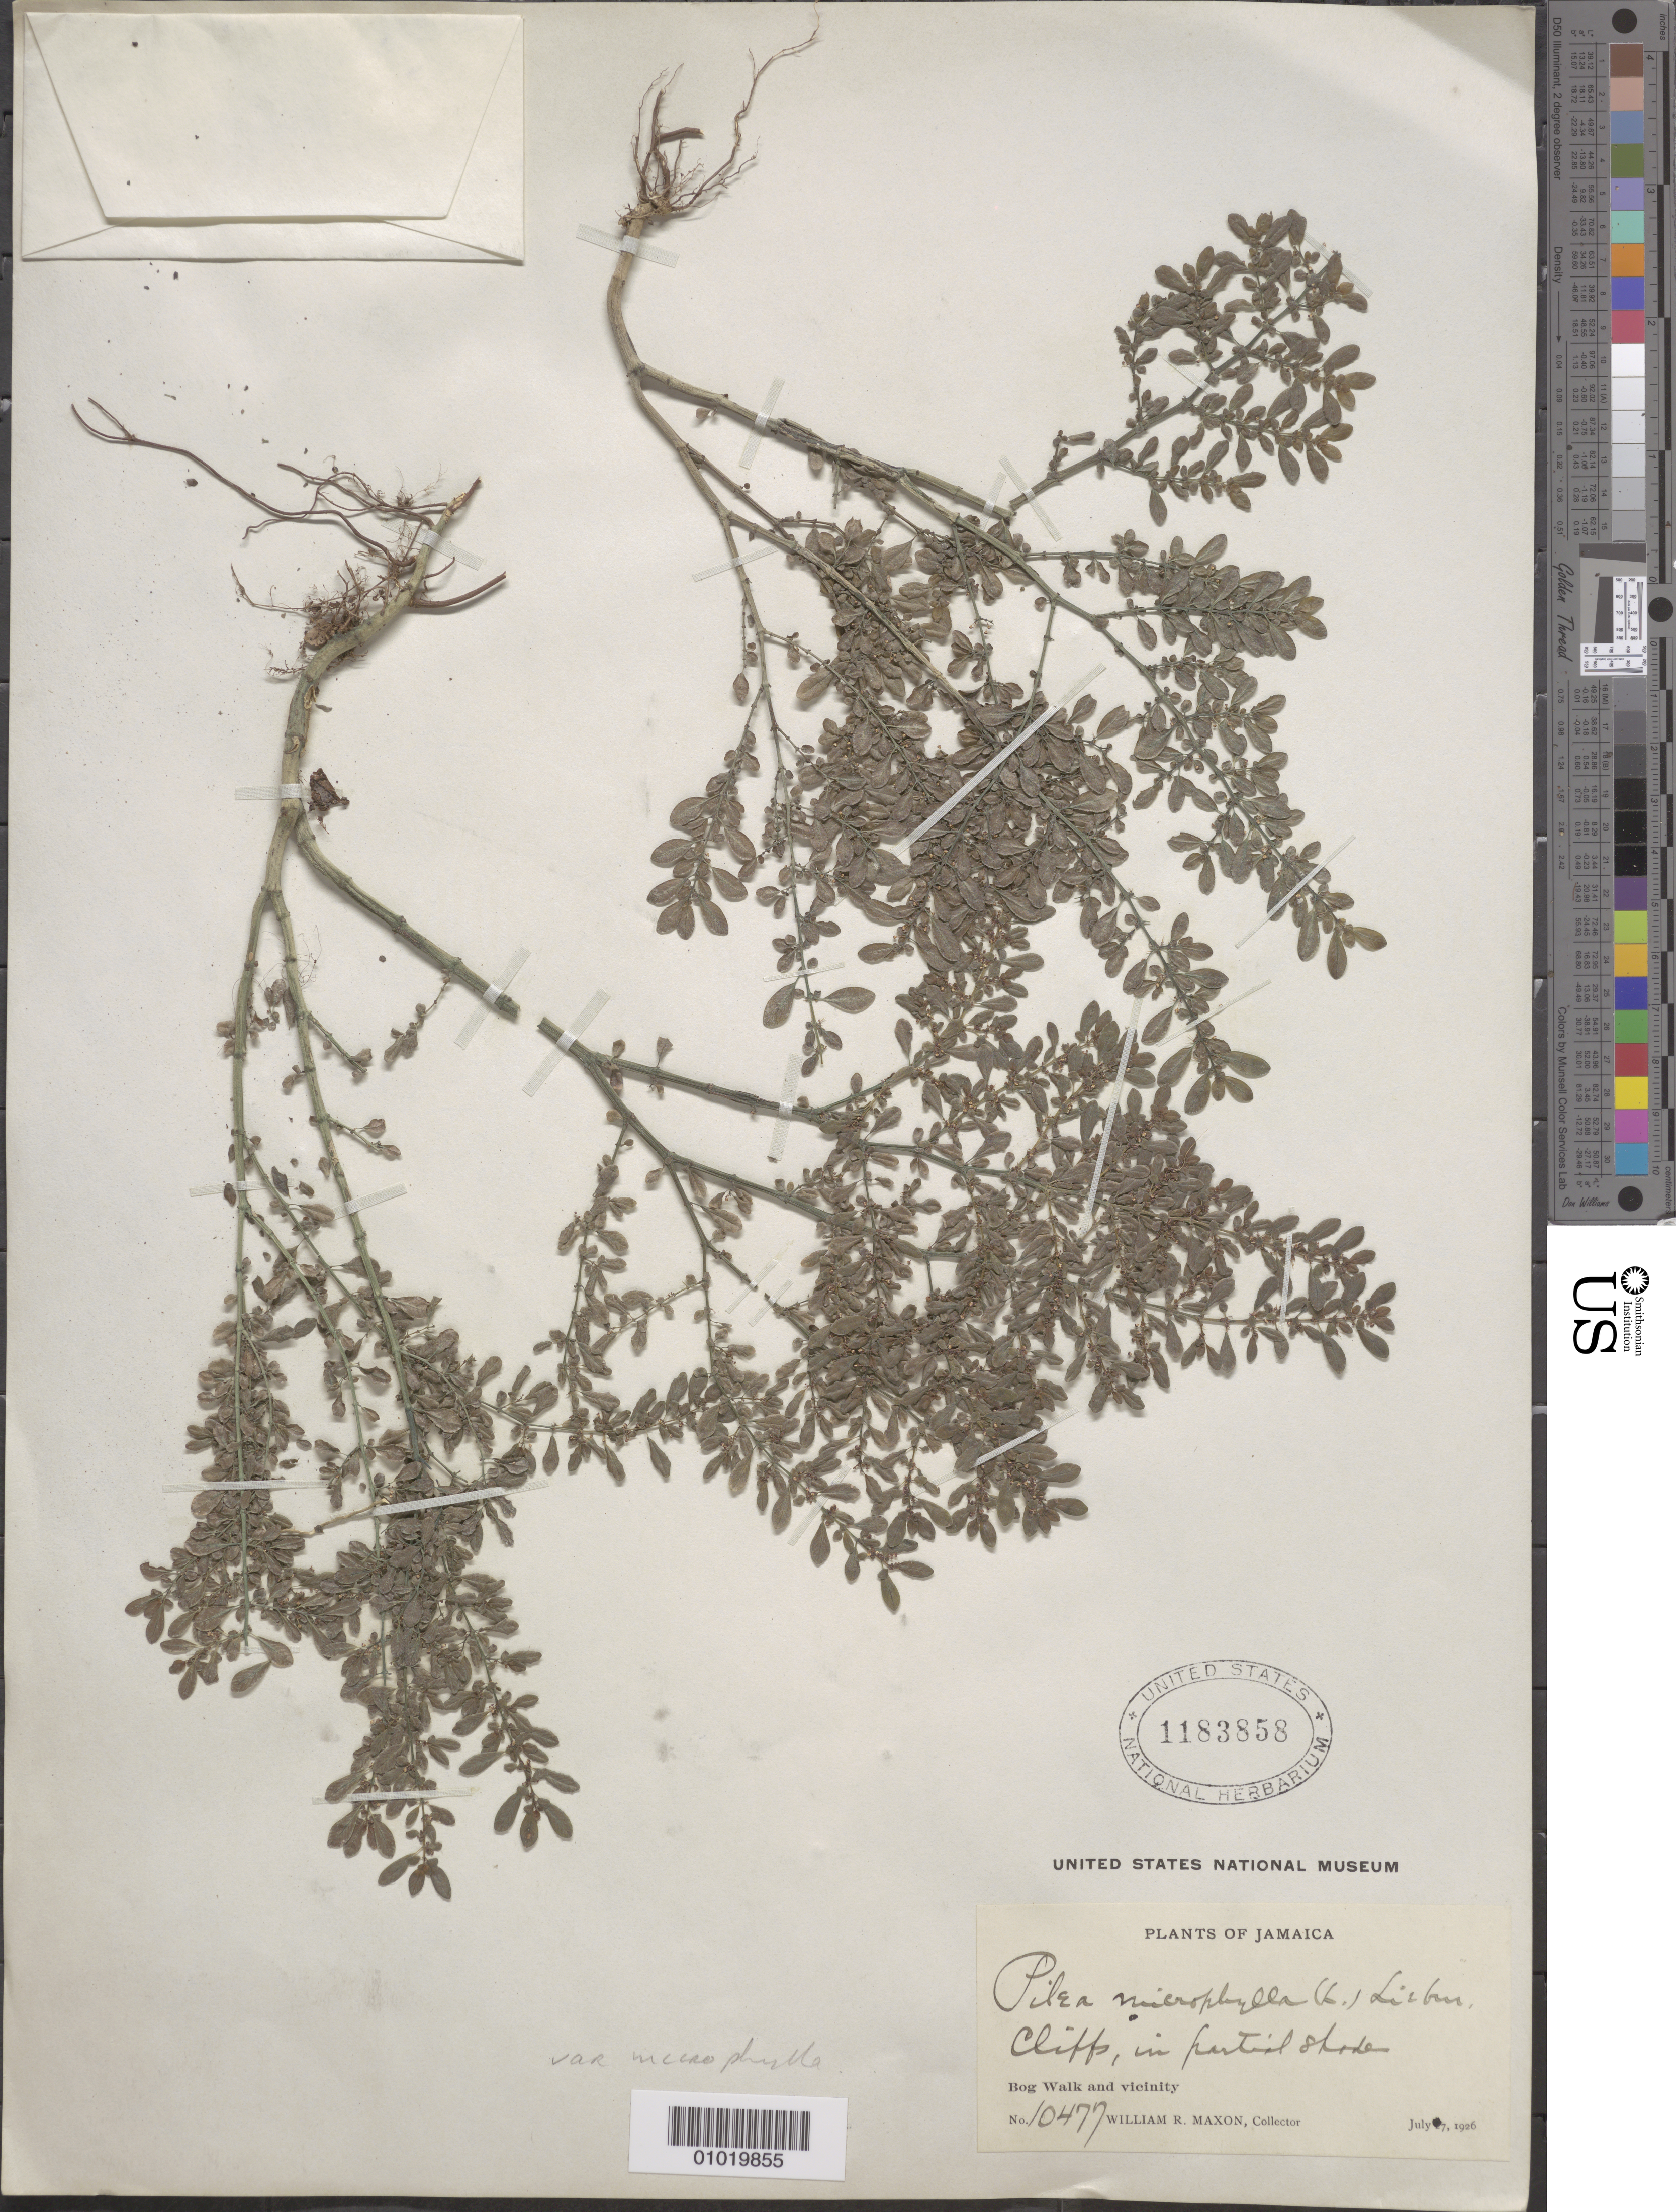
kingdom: Plantae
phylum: Tracheophyta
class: Magnoliopsida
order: Rosales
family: Urticaceae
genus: Pilea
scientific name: Pilea microphylla var. microphylla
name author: (L.) Liebm.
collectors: W. R. Maxon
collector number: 10477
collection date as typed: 07 Jul 1926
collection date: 1926-07-07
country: Jamaica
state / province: Saint Catherine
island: Jamaica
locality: Bog Walk and vicinity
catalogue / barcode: US 1183858